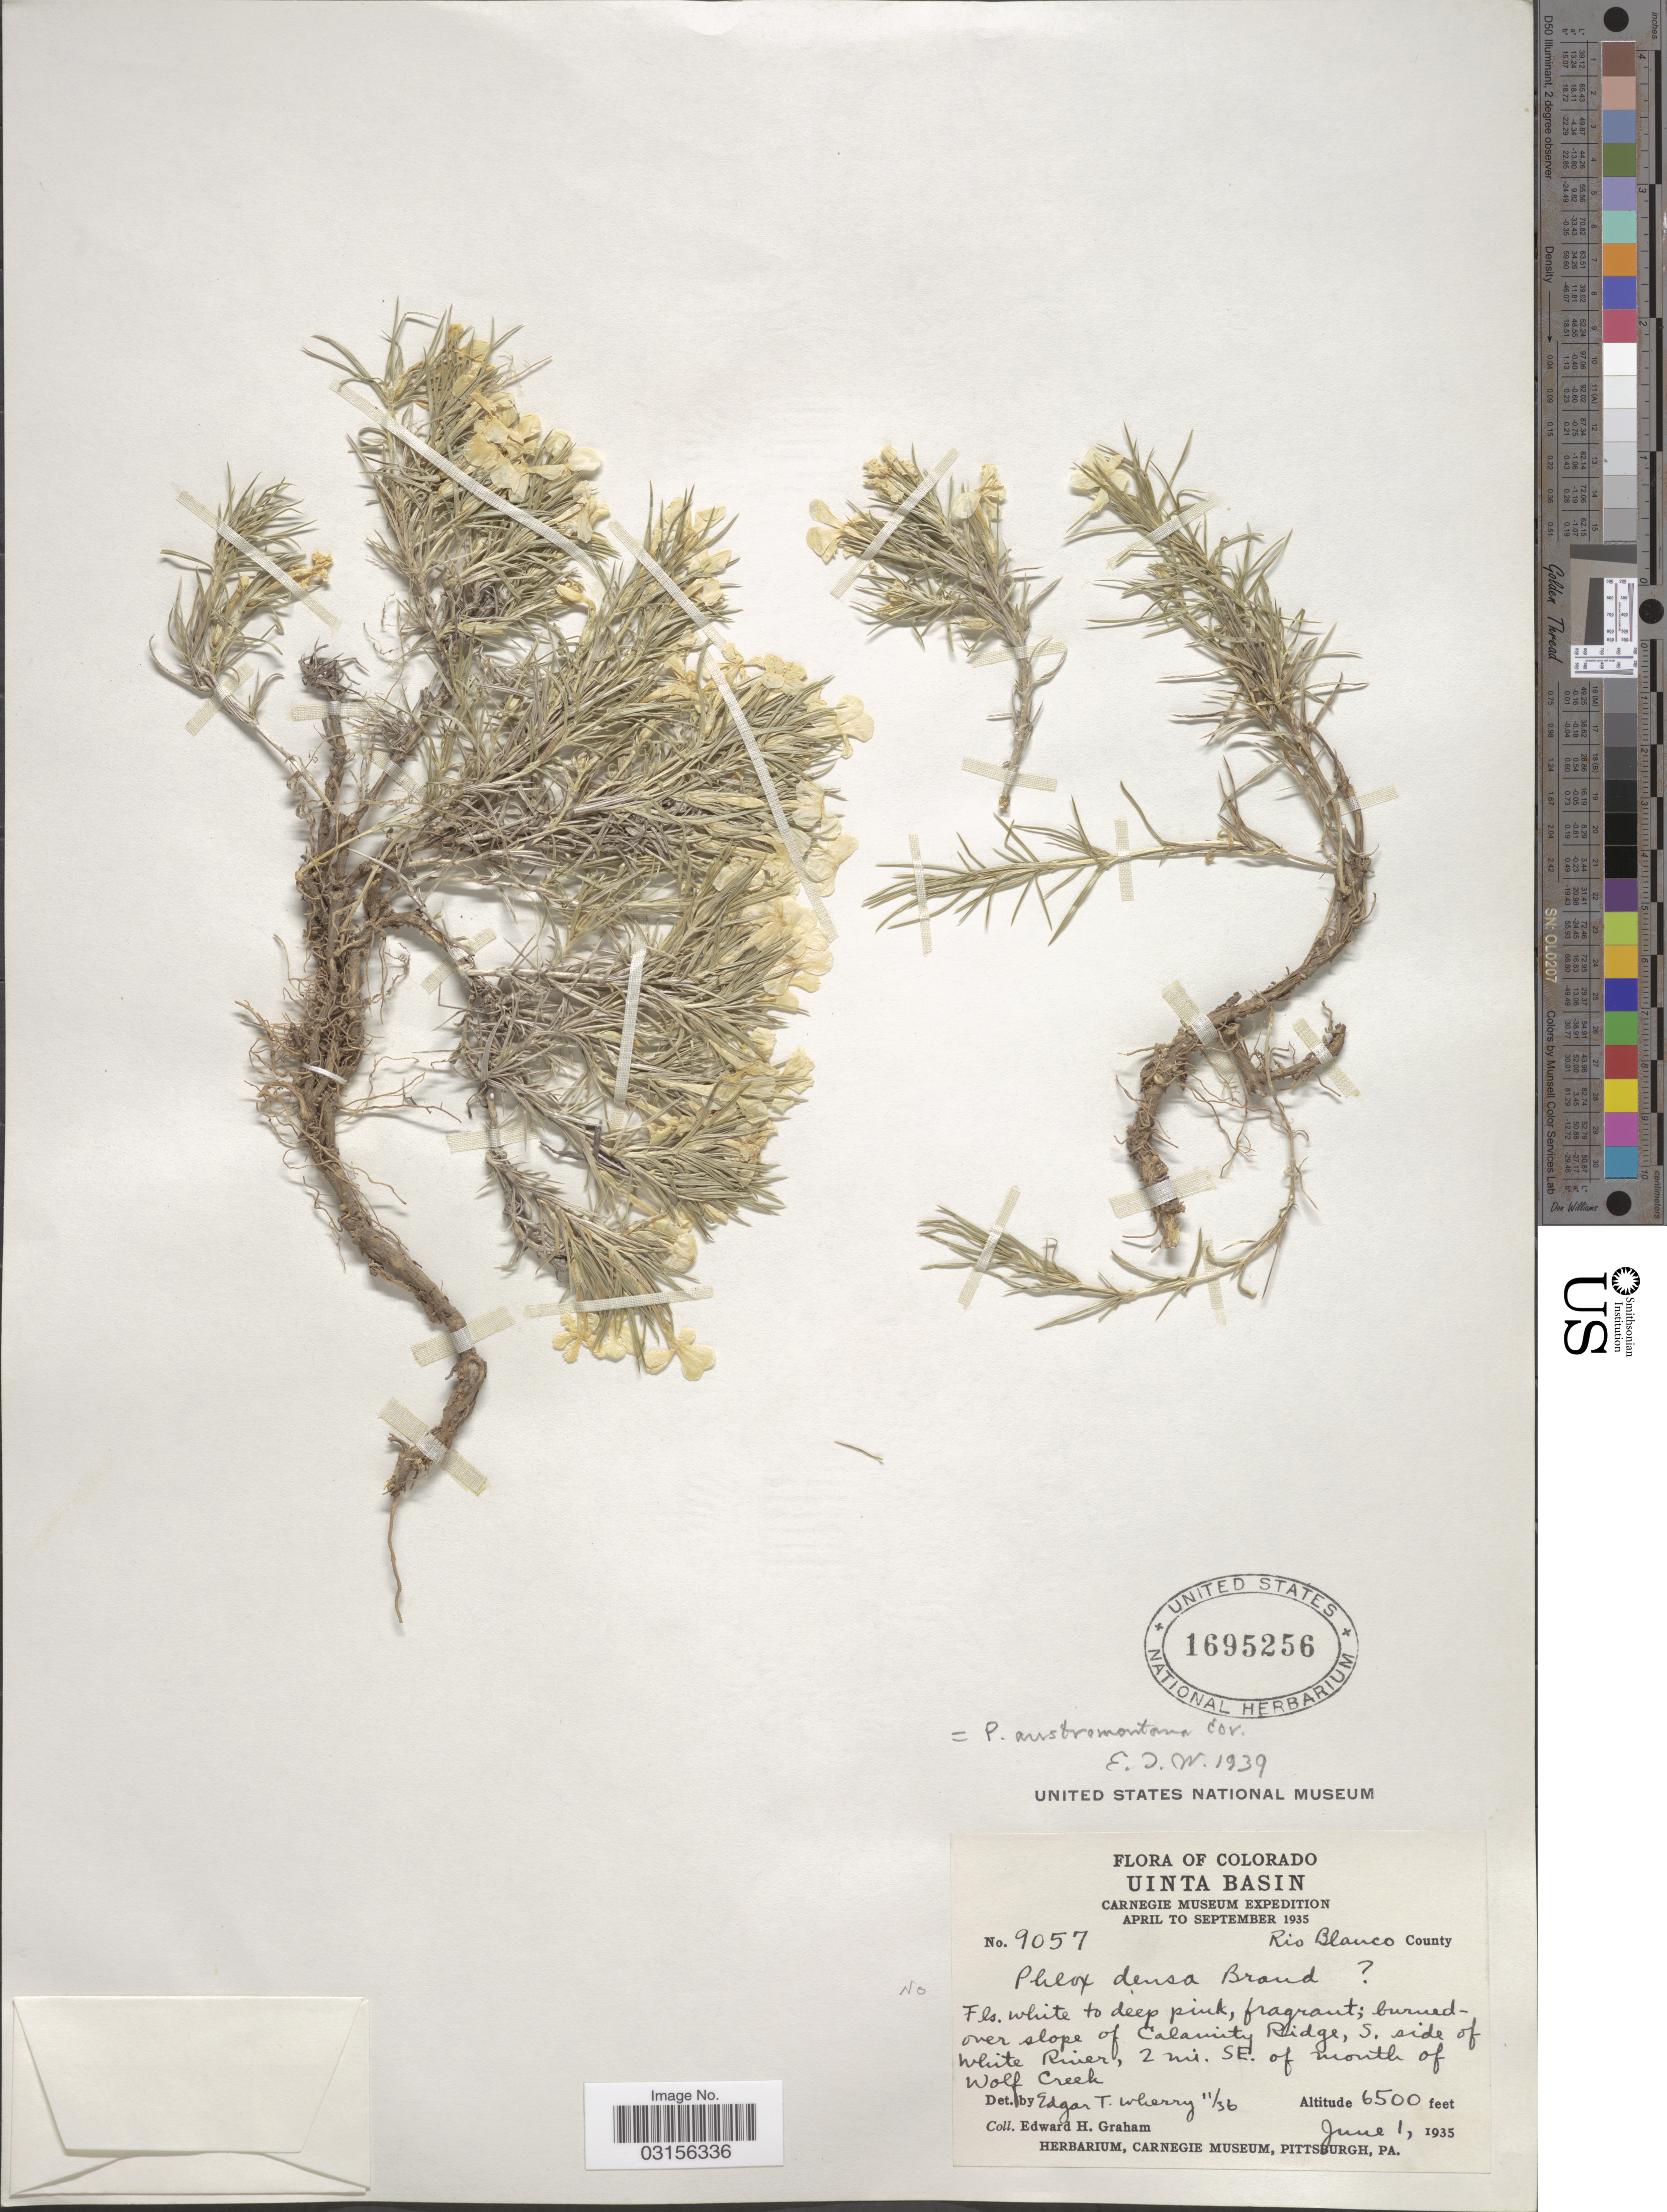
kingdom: Plantae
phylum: Tracheophyta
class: Magnoliopsida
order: Ericales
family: Polemoniaceae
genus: Phlox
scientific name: Phlox austromontana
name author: Coville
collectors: E. H. Graham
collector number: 9057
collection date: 1935-06-01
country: United States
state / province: Colorado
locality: Uinta Basin. Rio Blanco County. Burnedover slope of Calamity Ridge, S. side of White River, 2 mi. SE. of mouth of Wolf Creek.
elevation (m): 1981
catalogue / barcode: US 1695256